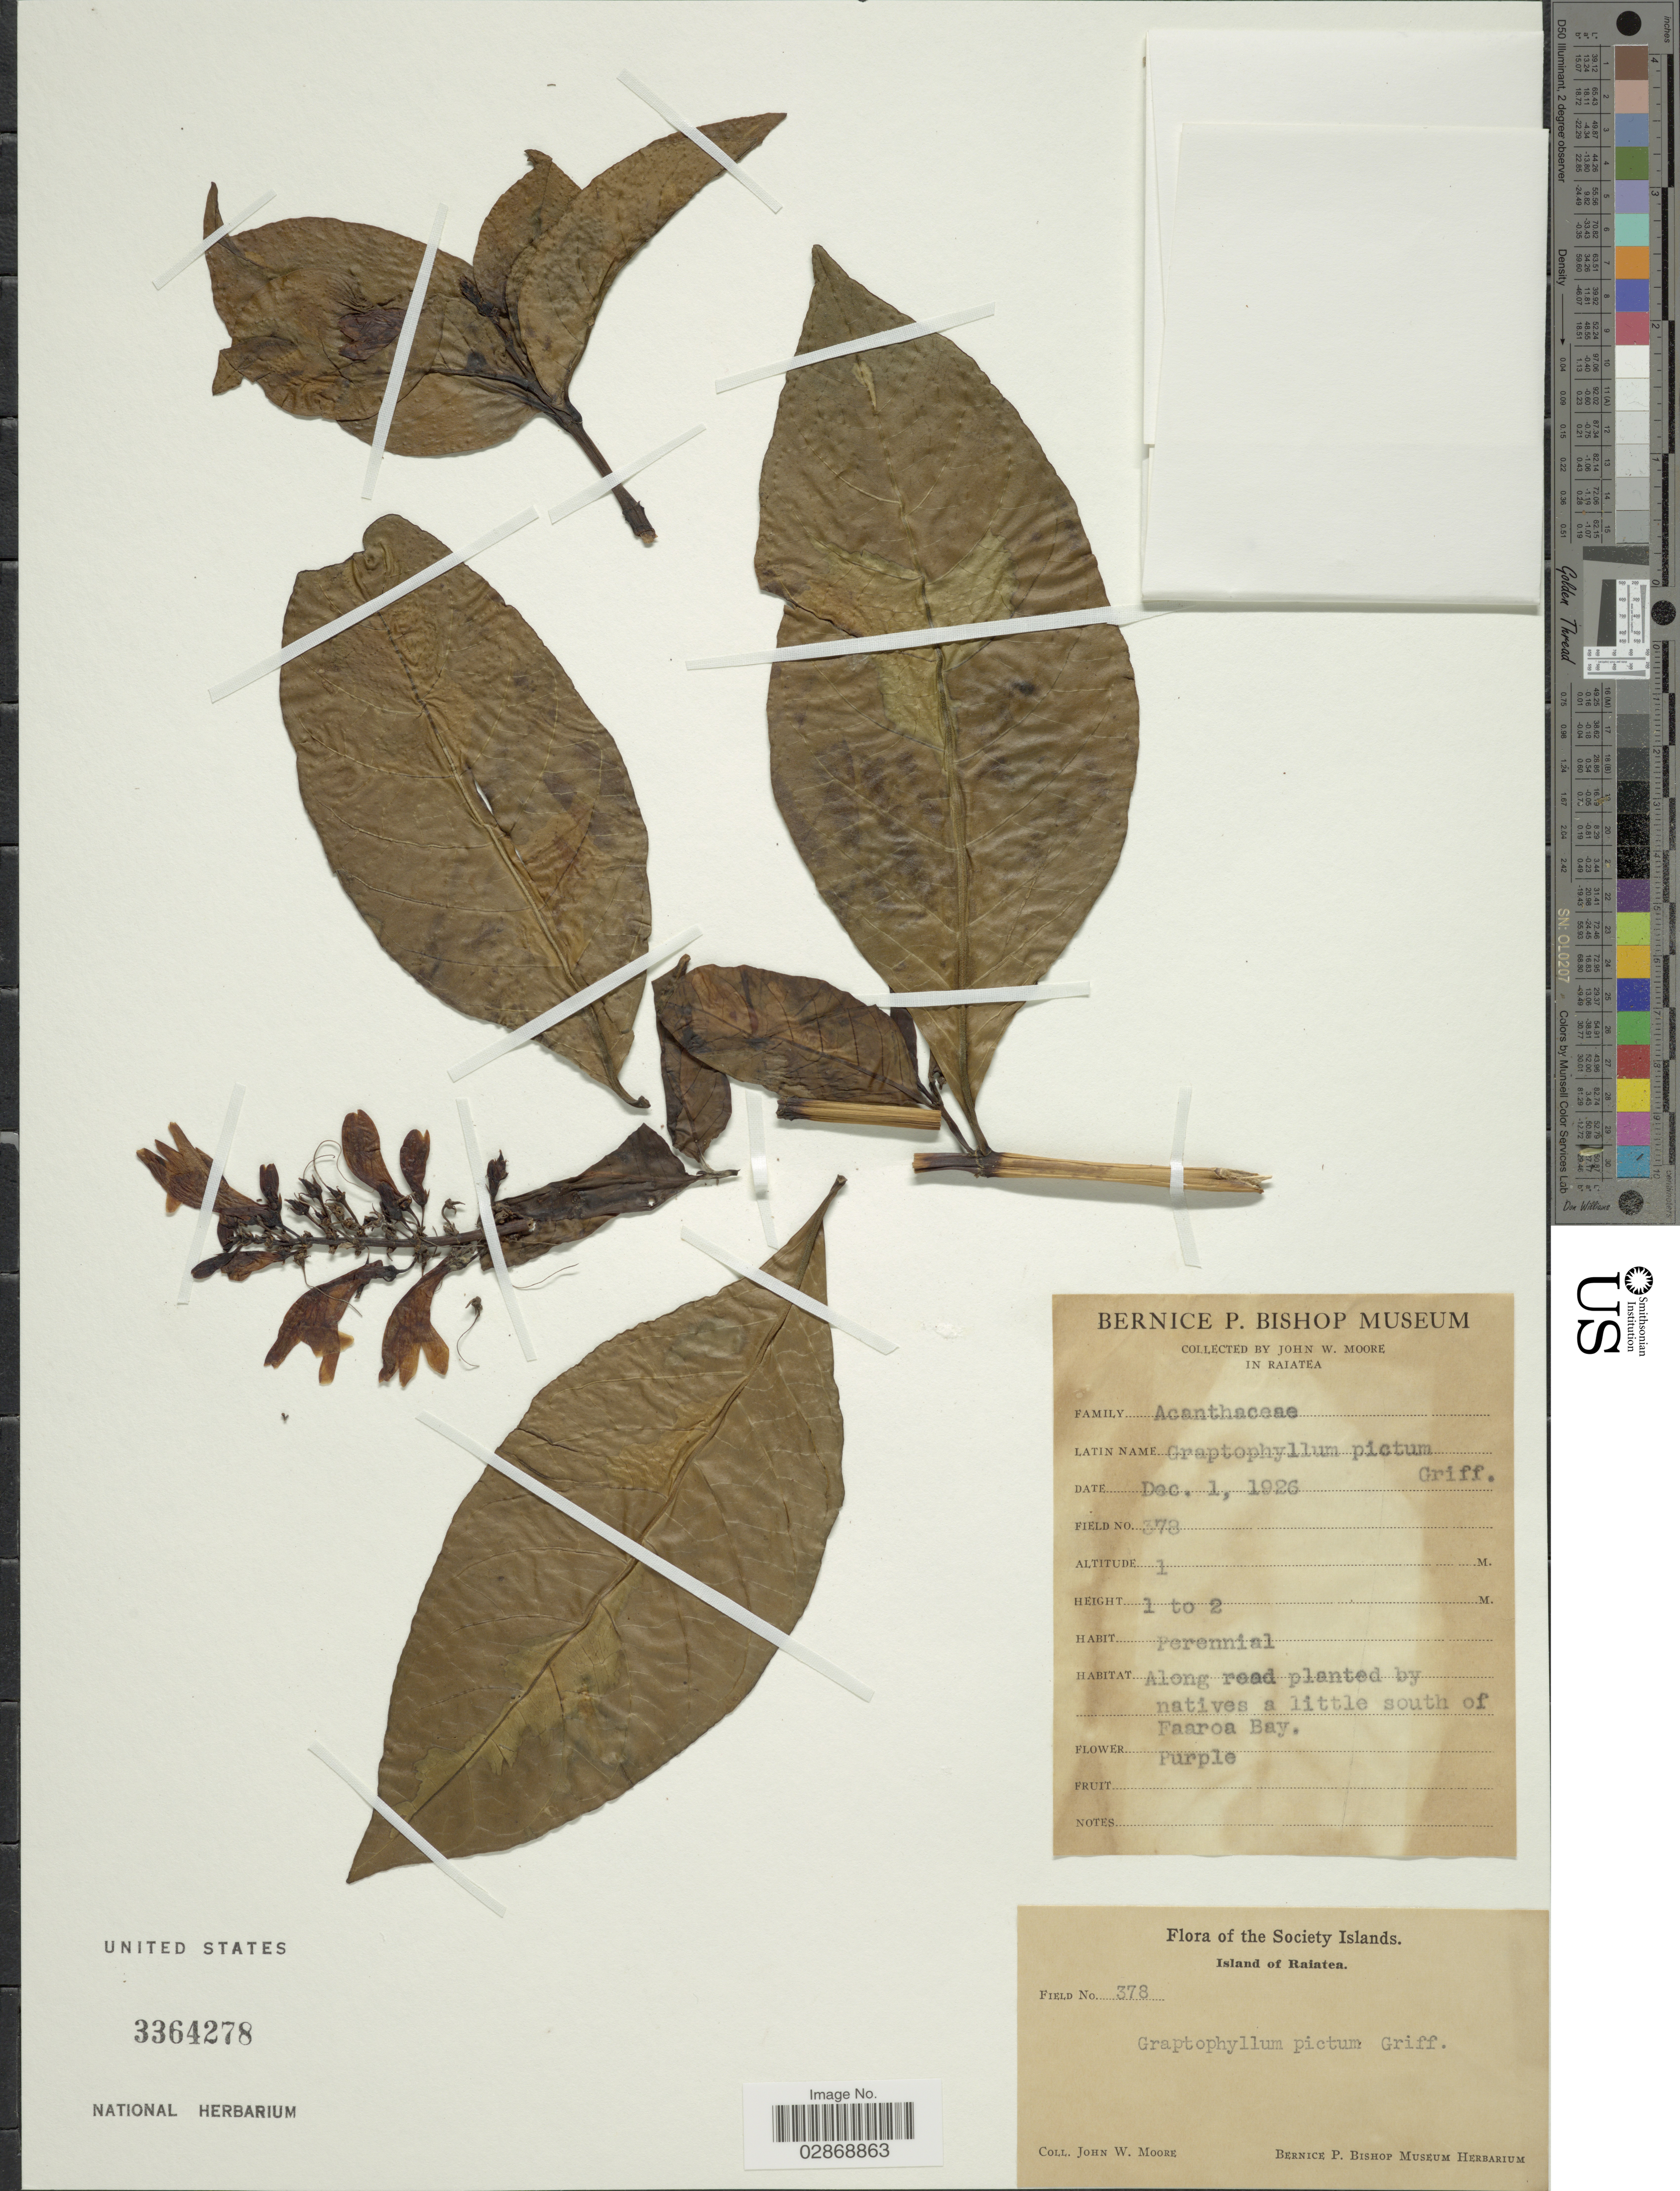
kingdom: Plantae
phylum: Tracheophyta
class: Magnoliopsida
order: Lamiales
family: Acanthaceae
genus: Graptophyllum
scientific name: Graptophyllum pictum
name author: (L.) Griff.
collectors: J. Moore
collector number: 378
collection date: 1926-12-01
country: French Polynesia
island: Raiatea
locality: In Raiatea. Society Islands. Along road planted by natives a little south of Faaroa Bay.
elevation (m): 1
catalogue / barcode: US 3364278